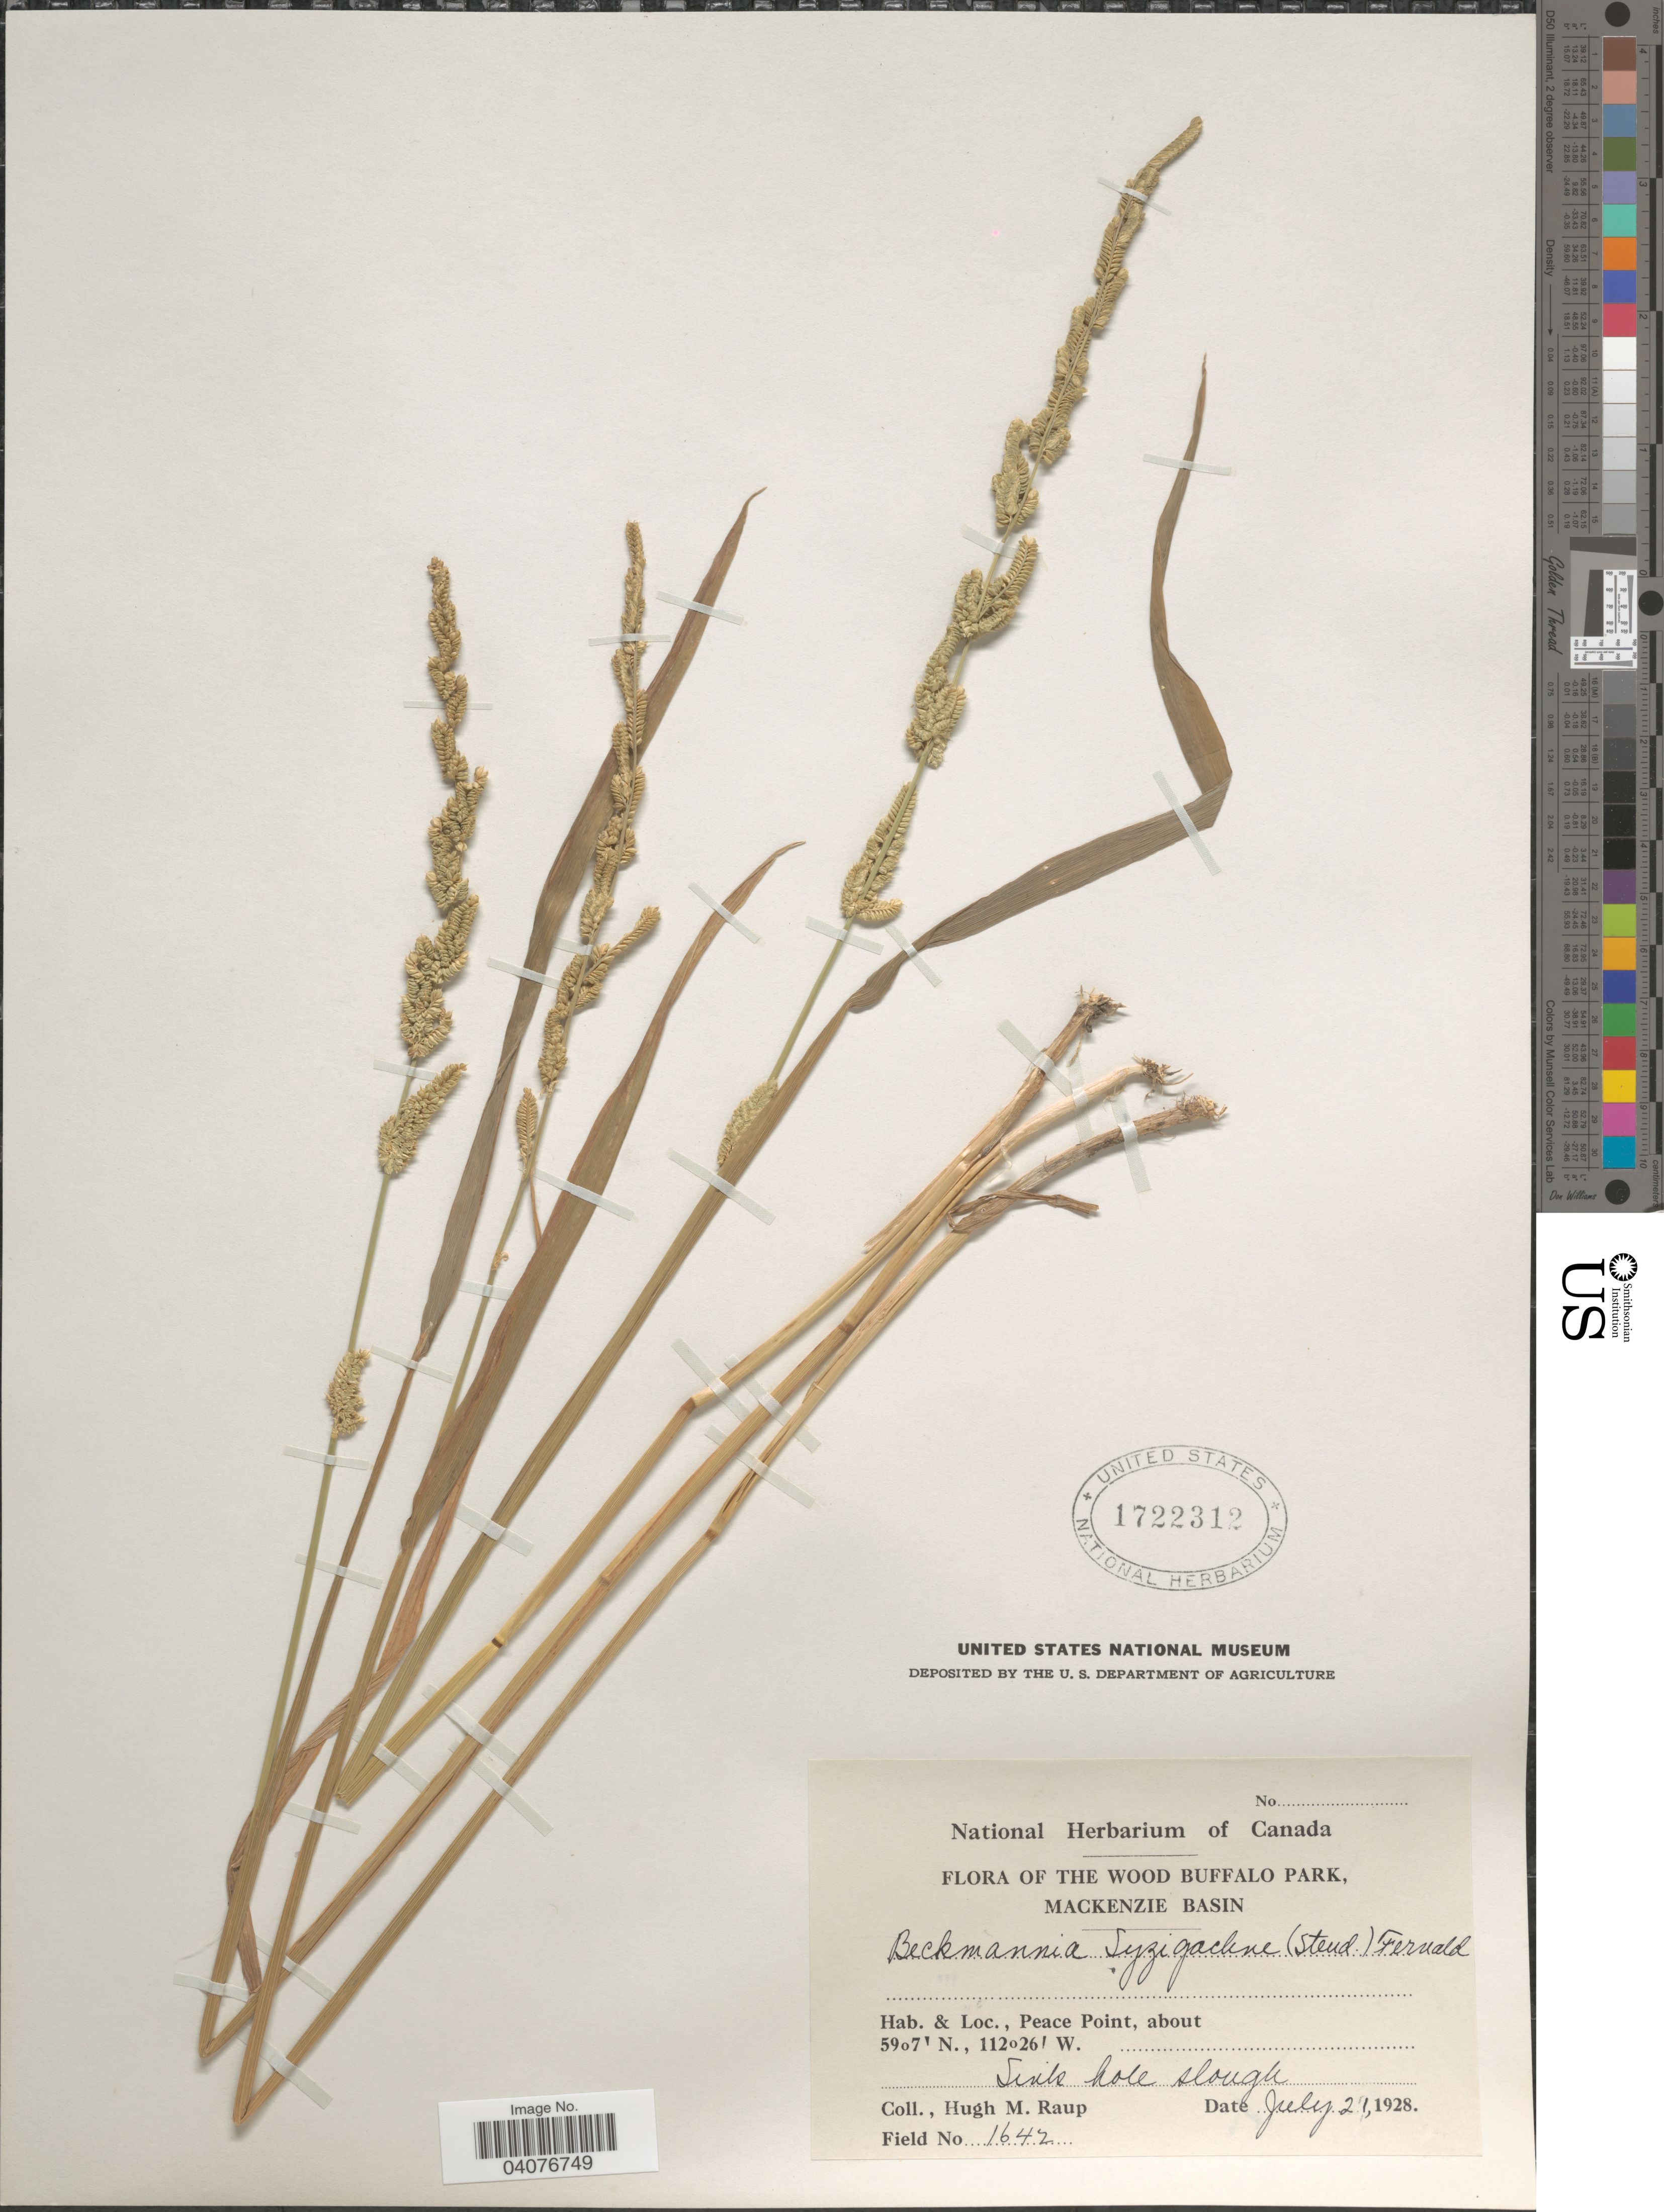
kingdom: Plantae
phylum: Tracheophyta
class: Liliopsida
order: Poales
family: Poaceae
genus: Beckmannia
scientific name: Beckmannia syzigachne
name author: (Steud.) Fernald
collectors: H. Raup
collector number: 1642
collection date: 1928-07-21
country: Canada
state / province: Alberta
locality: The Wood Buffalo Park, Mackenzie Basin. Peace Point. Sinkhole slough.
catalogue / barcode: US 1722312